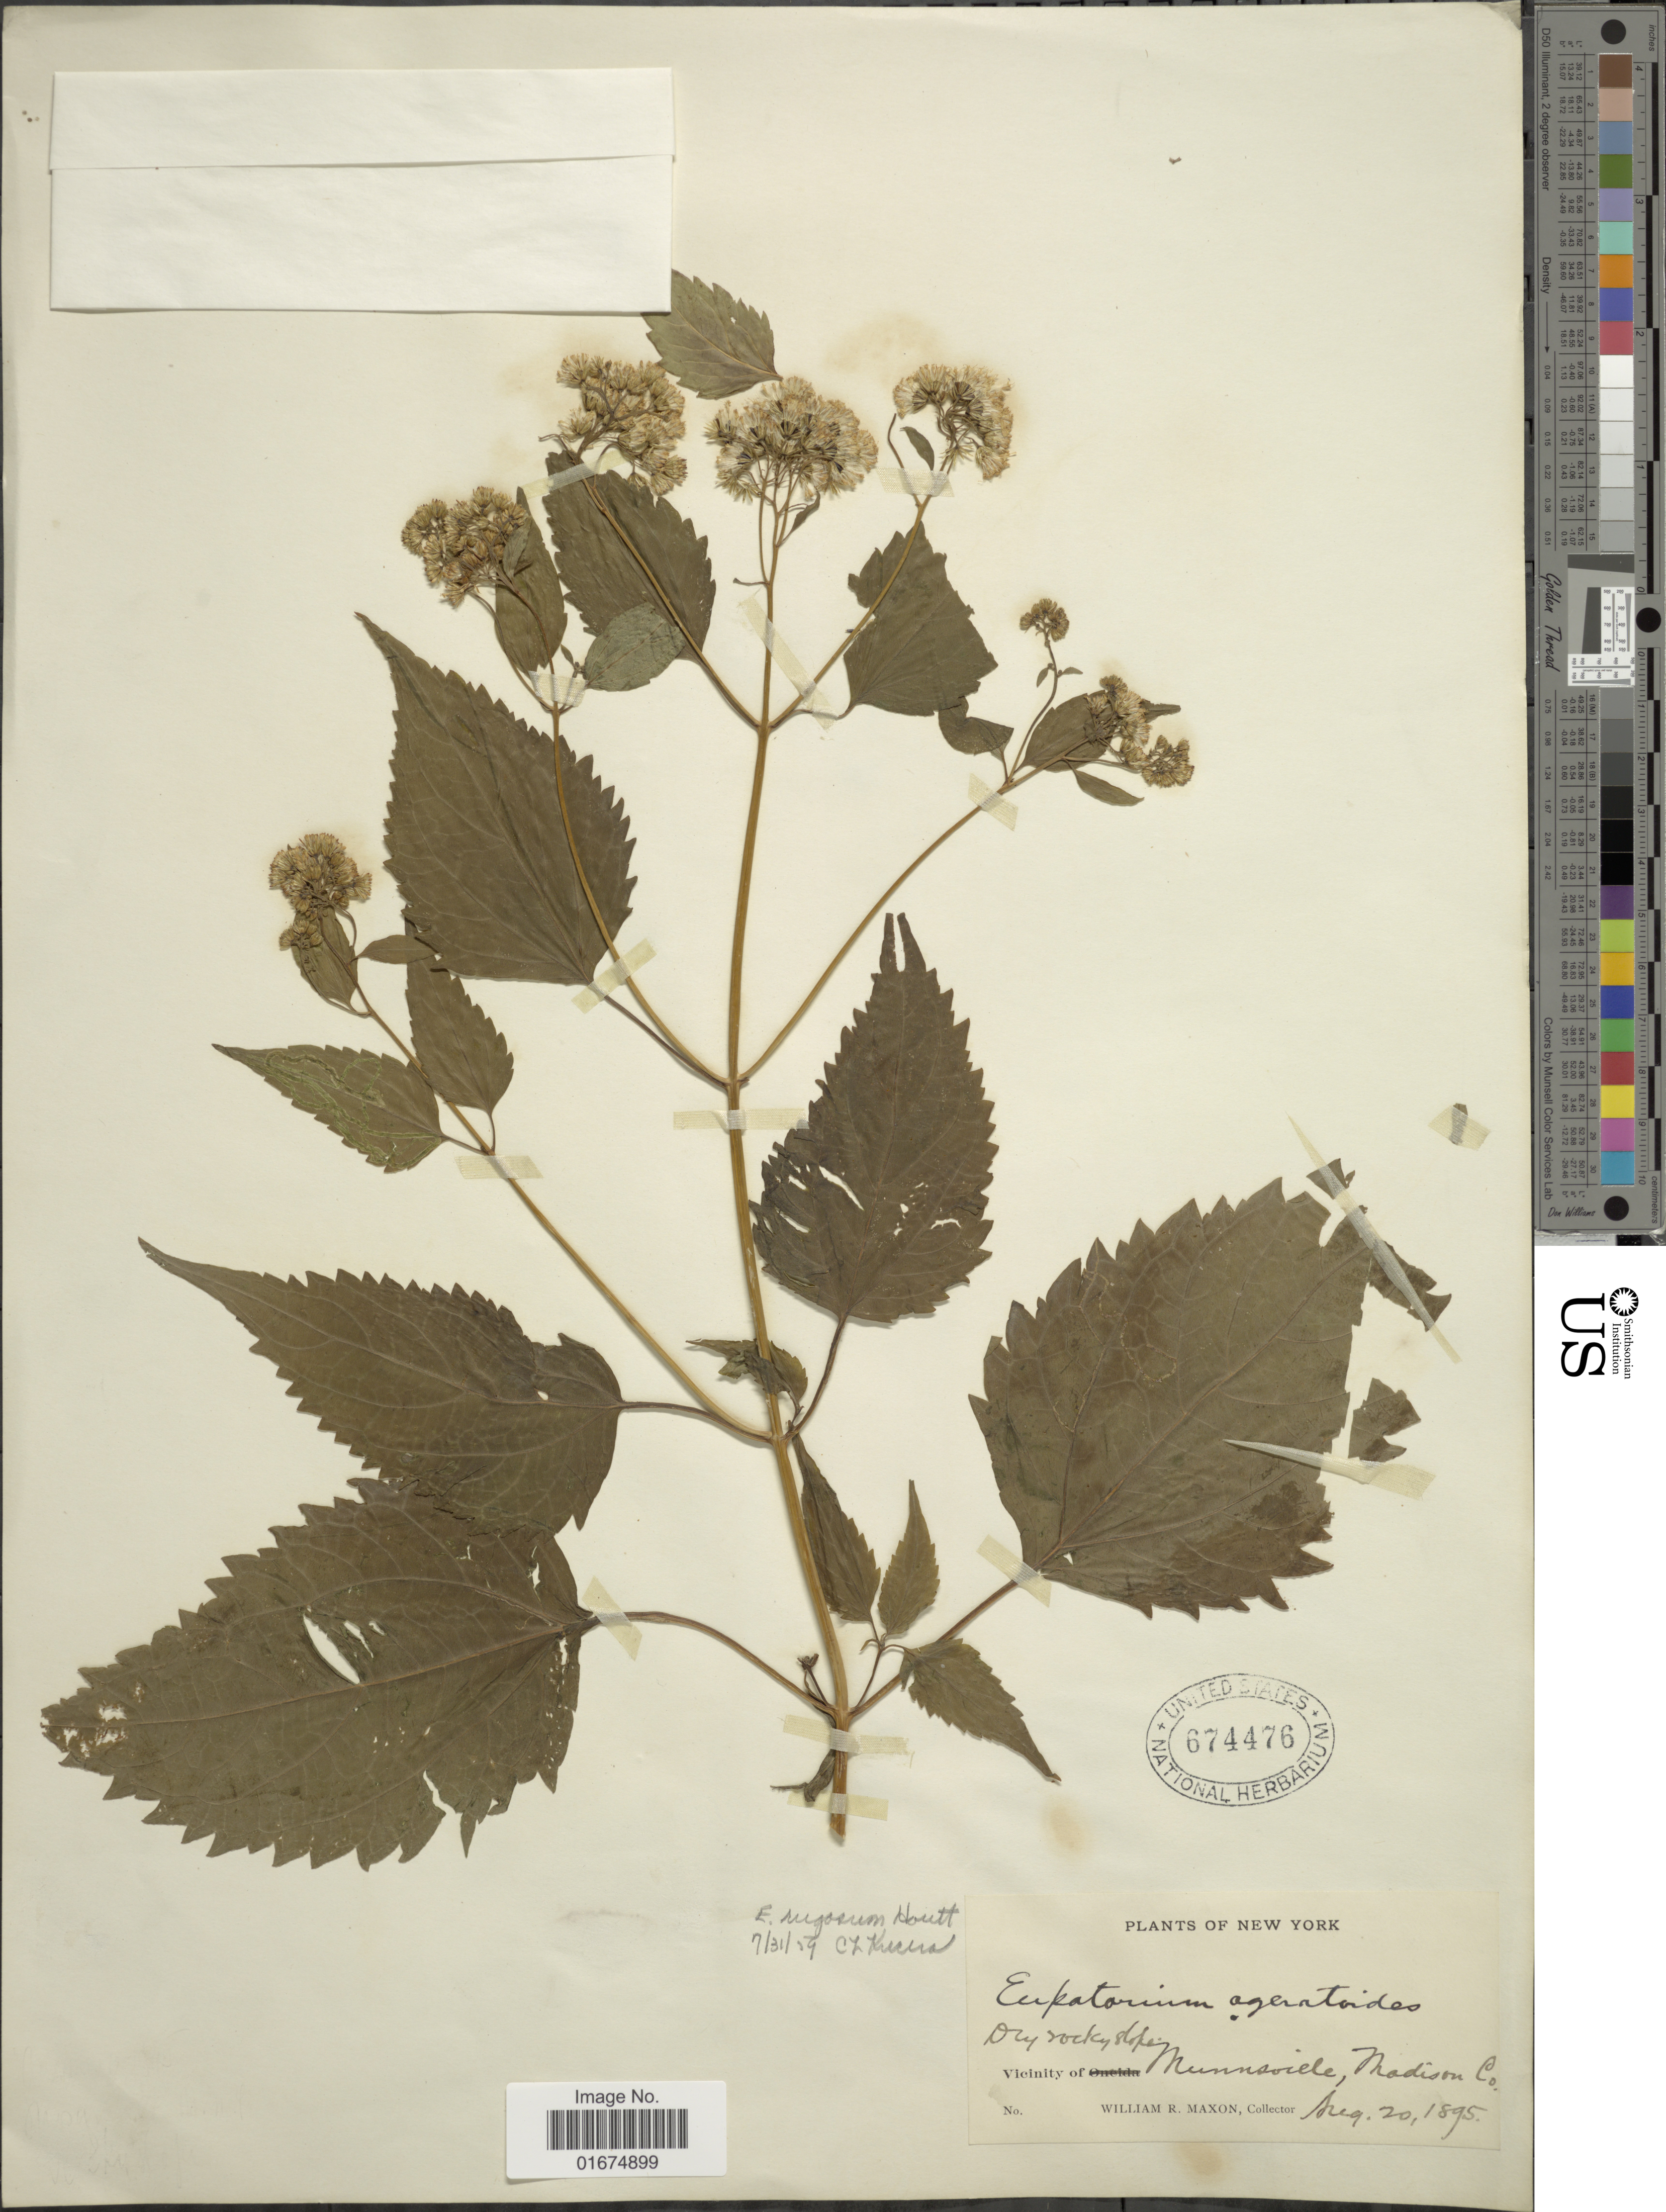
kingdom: Plantae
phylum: Tracheophyta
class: Magnoliopsida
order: Asterales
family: Asteraceae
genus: Ageratina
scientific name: Ageratina altissima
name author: (L.) R.M. King & H. Rob.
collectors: W. R. Maxon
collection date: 1895-08-20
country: United States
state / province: New York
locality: Vicinity of Munnsville, Madison Co.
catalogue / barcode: US 674476